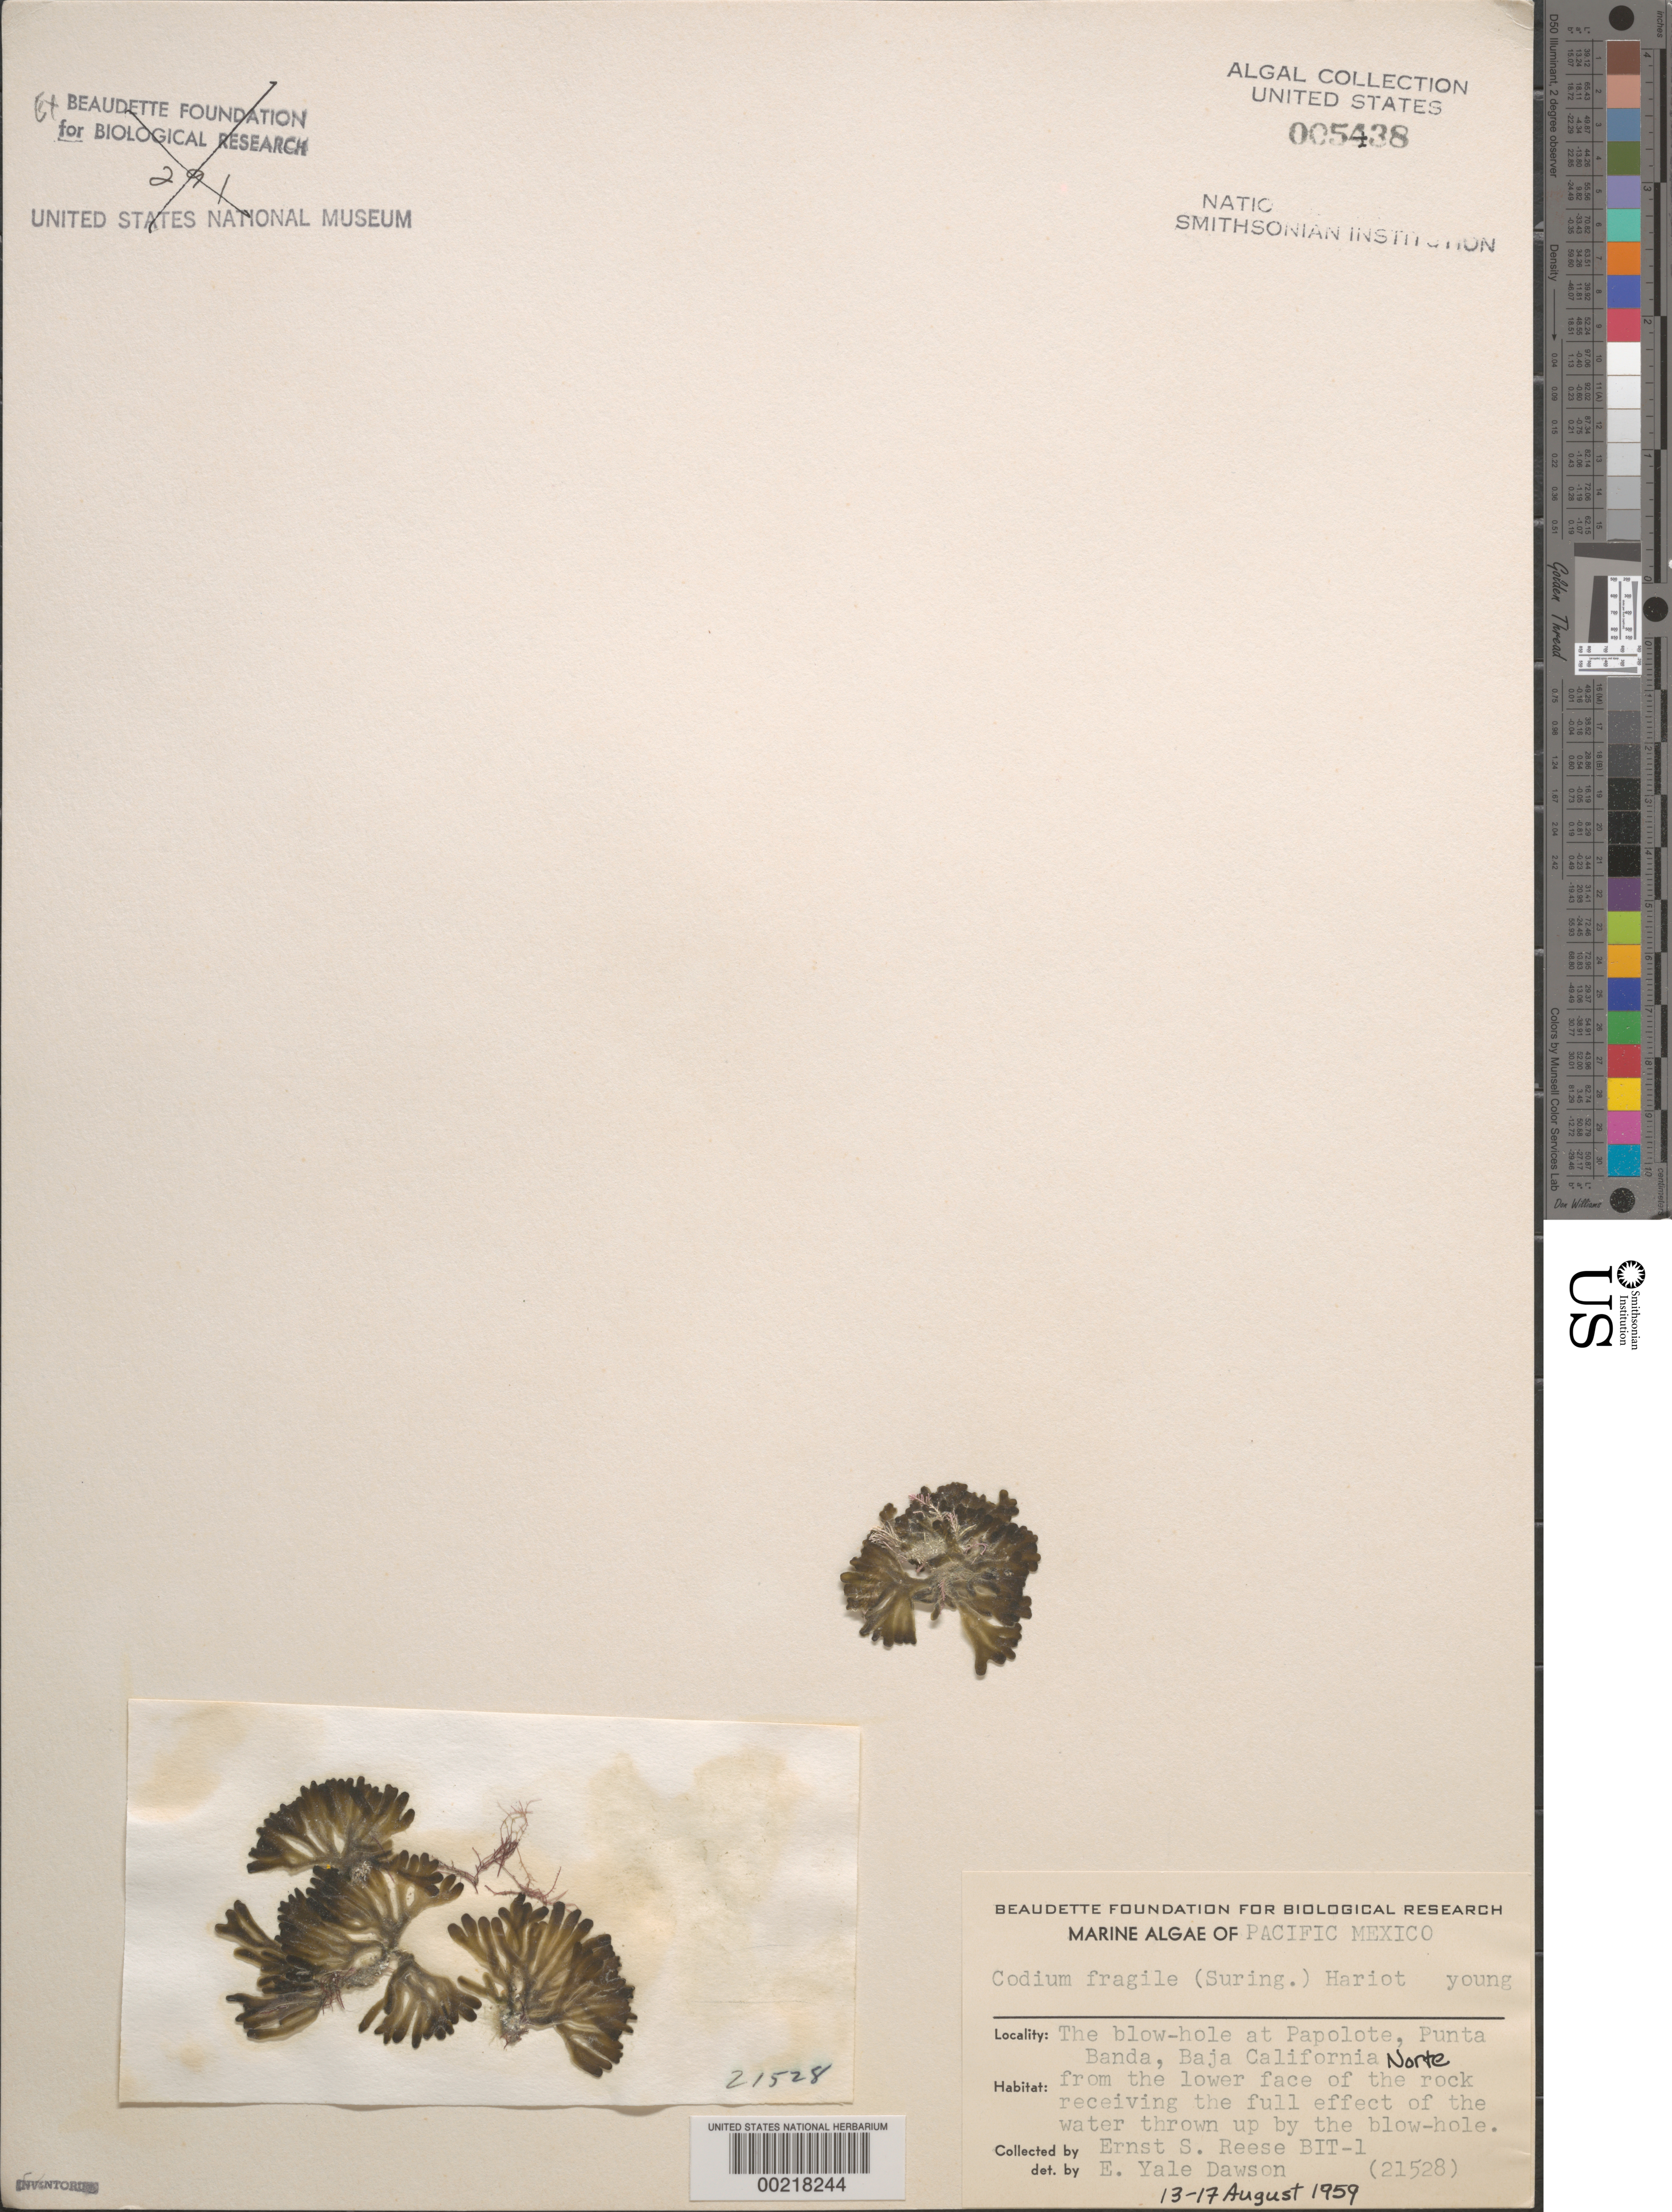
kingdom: Plantae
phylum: Chlorophyta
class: Ulvophyceae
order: Bryopsidales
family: Codiaceae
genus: Codium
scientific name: Codium fragile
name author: (Suringar) P. Hariot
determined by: Dawson, E. Y.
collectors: E. Reese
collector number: EYD 21528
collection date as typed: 13 Aug 1959 TO 17 Aug 1959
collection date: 1959-08-13/1959-08-17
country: Mexico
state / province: Baja California Norte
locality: Punta Banda, Papolote Blow Hole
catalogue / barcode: US 5438